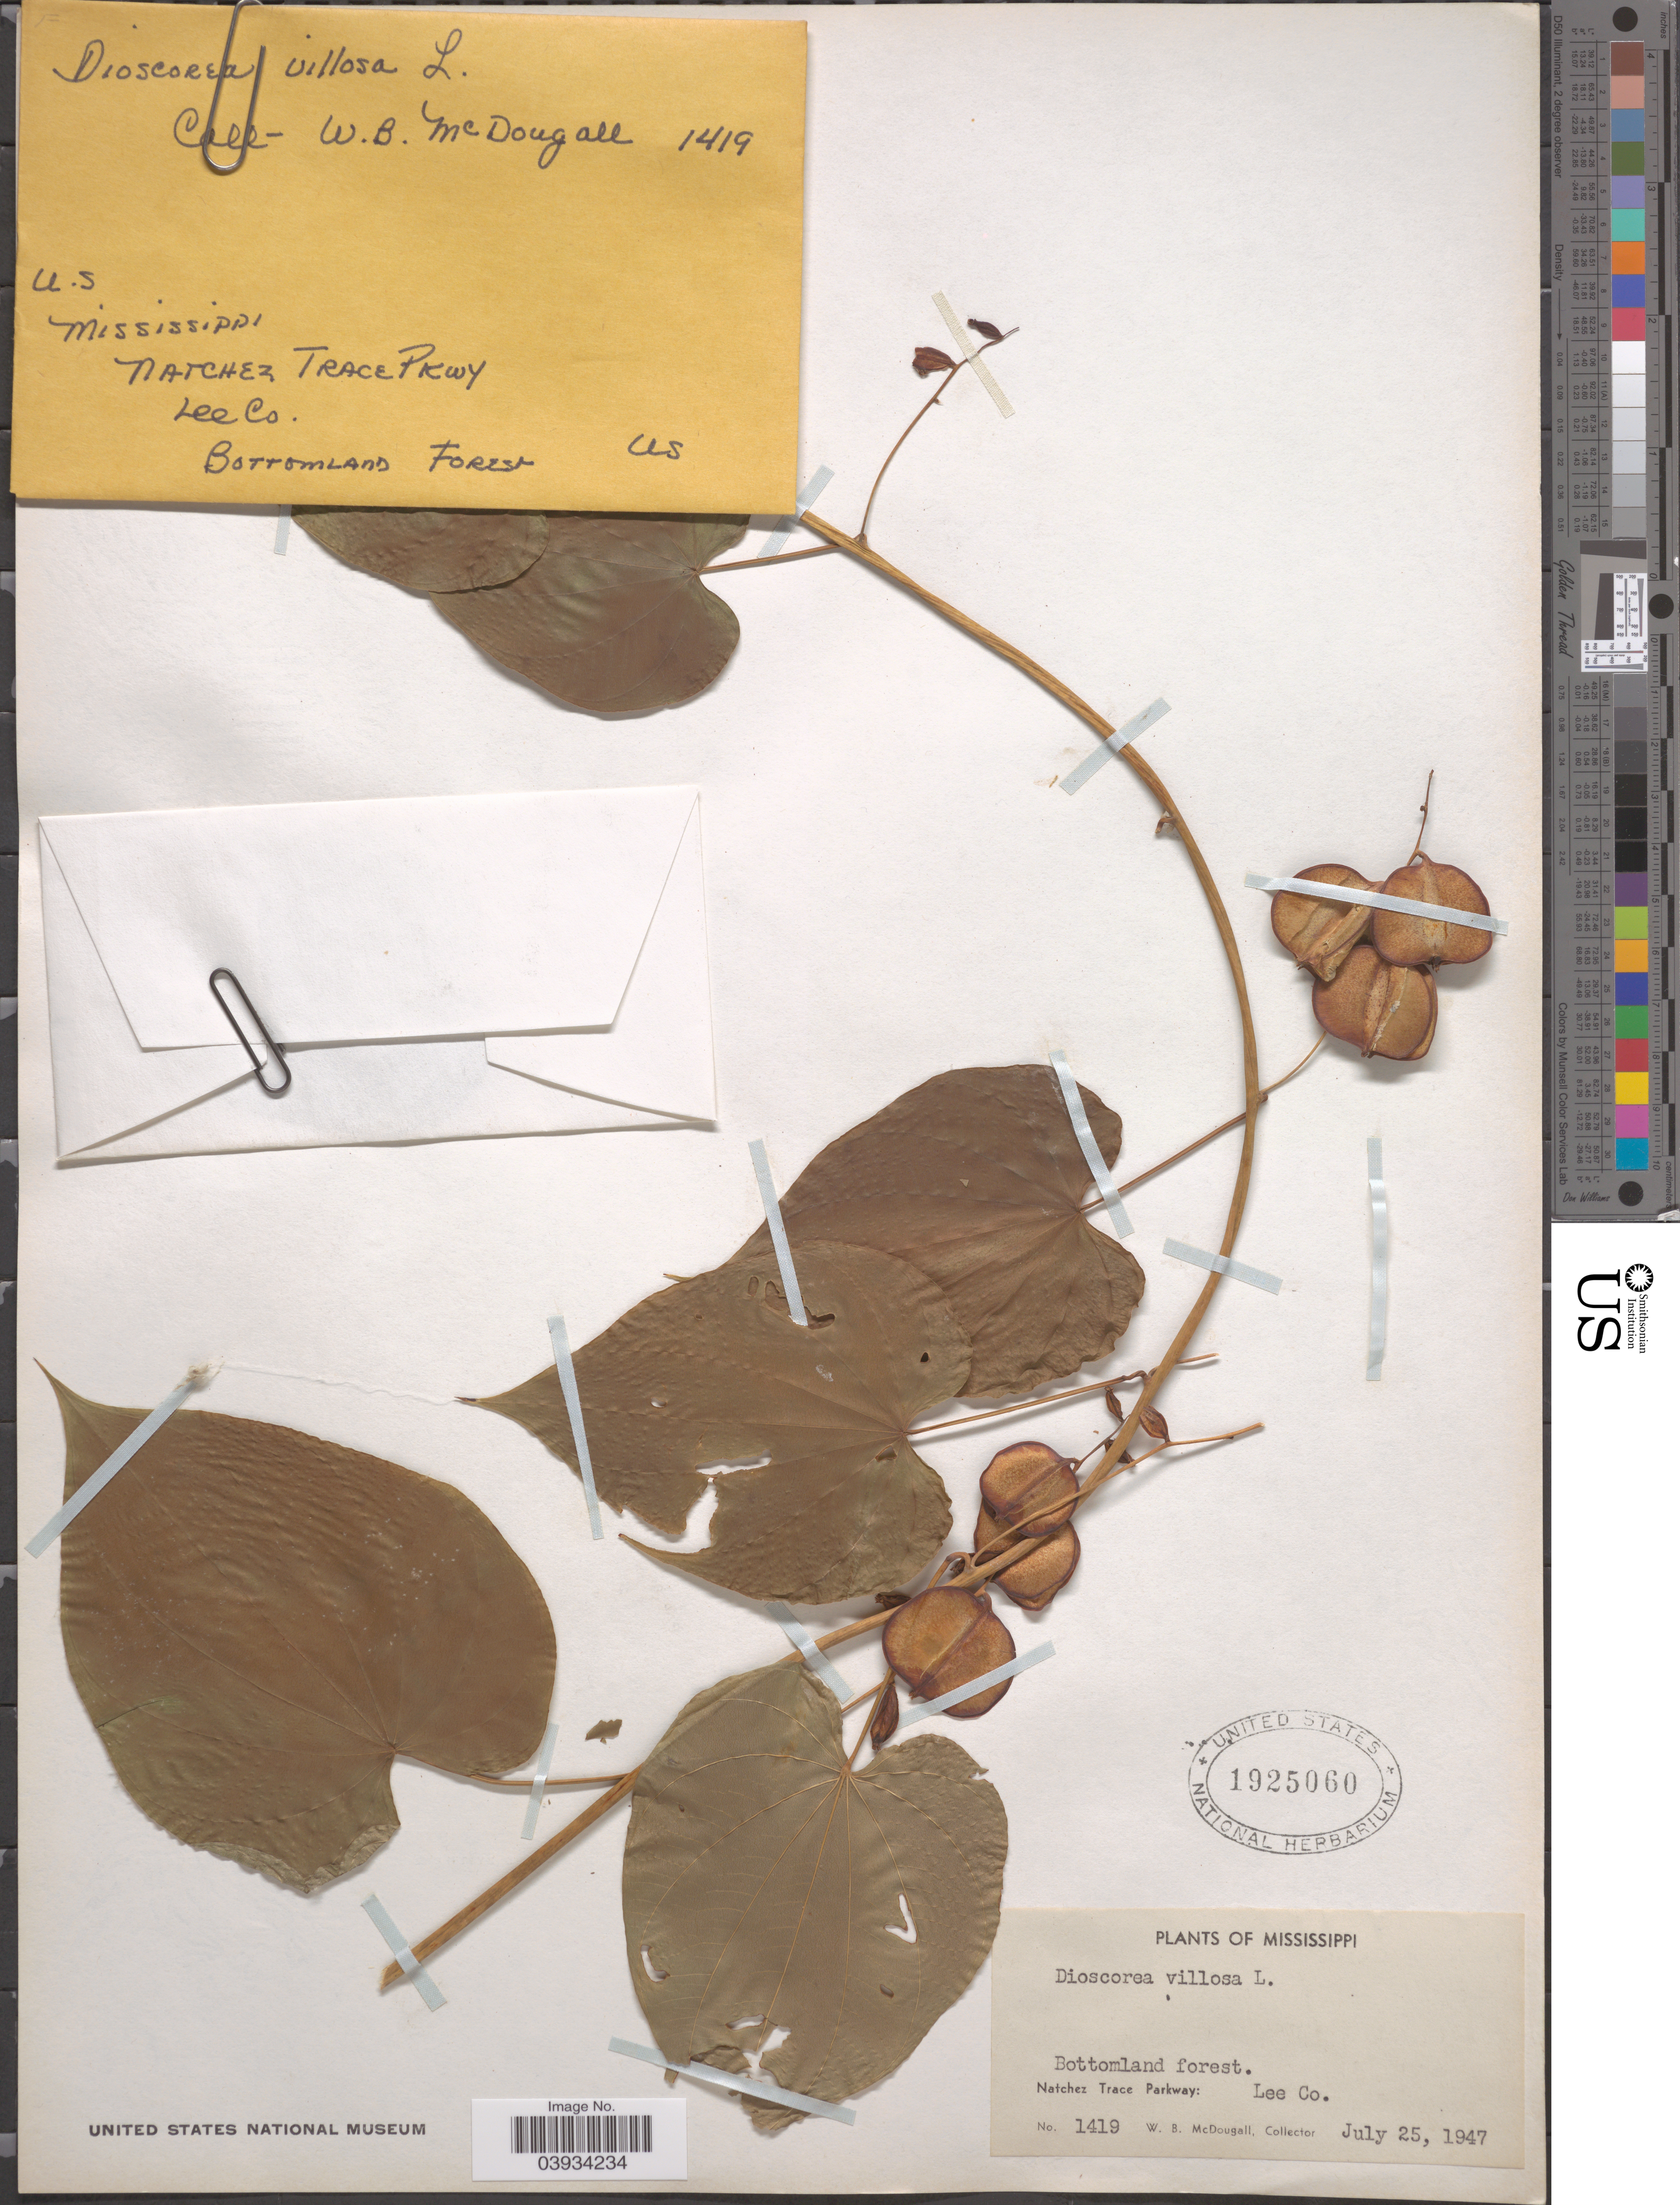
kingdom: Plantae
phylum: Tracheophyta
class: Liliopsida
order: Dioscoreales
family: Dioscoreaceae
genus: Dioscorea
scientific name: Dioscorea villosa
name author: L.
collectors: W. B. McDougall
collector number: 1419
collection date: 1947-07-25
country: United States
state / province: Mississippi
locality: Natchez Trace Parkway: Lee Co.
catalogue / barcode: US 1925060